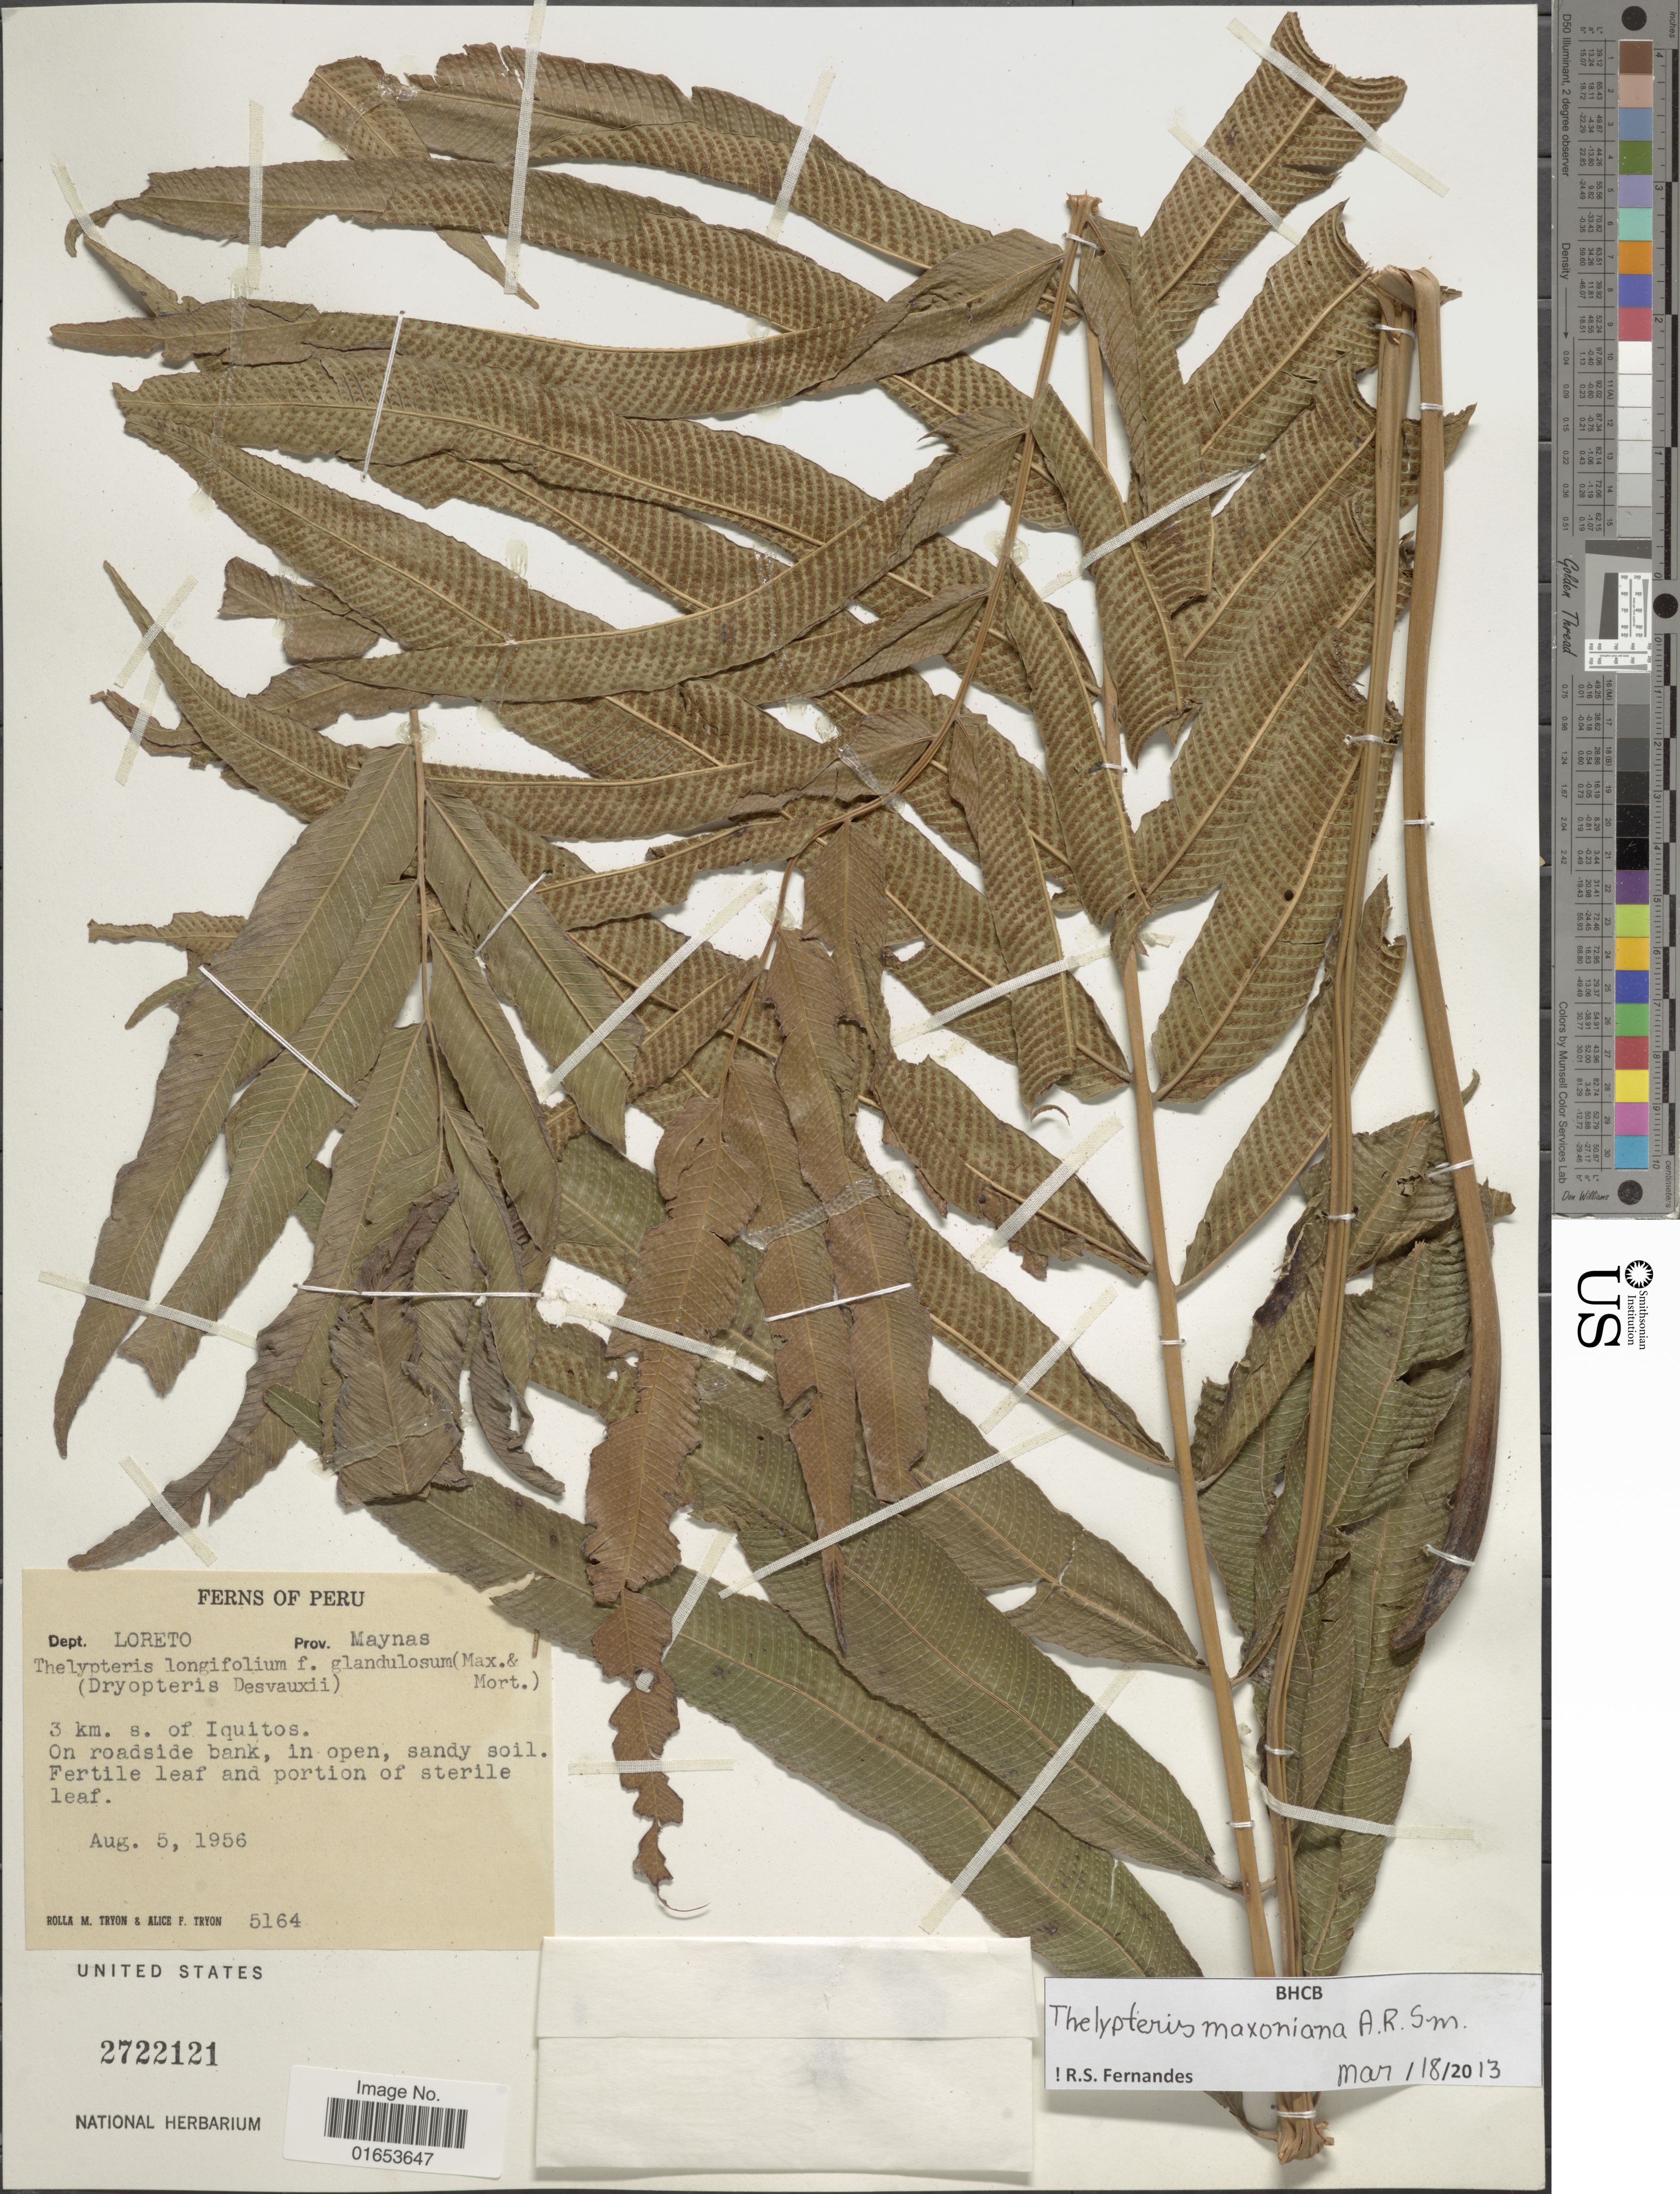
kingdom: Plantae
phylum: Tracheophyta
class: Polypodiopsida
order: Polypodiales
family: Thelypteridaceae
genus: Meniscium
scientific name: Meniscium maxonianum (A.R. Sm.) comb. nov., ined. 2015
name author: (A.R. Sm.)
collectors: R. M. Tryon & A. F. Tryon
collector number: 5164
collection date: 1956-08-05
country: Peru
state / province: Loreto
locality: Prov. Maynas. 3 km. s. of Iquitos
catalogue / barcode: US 2722121